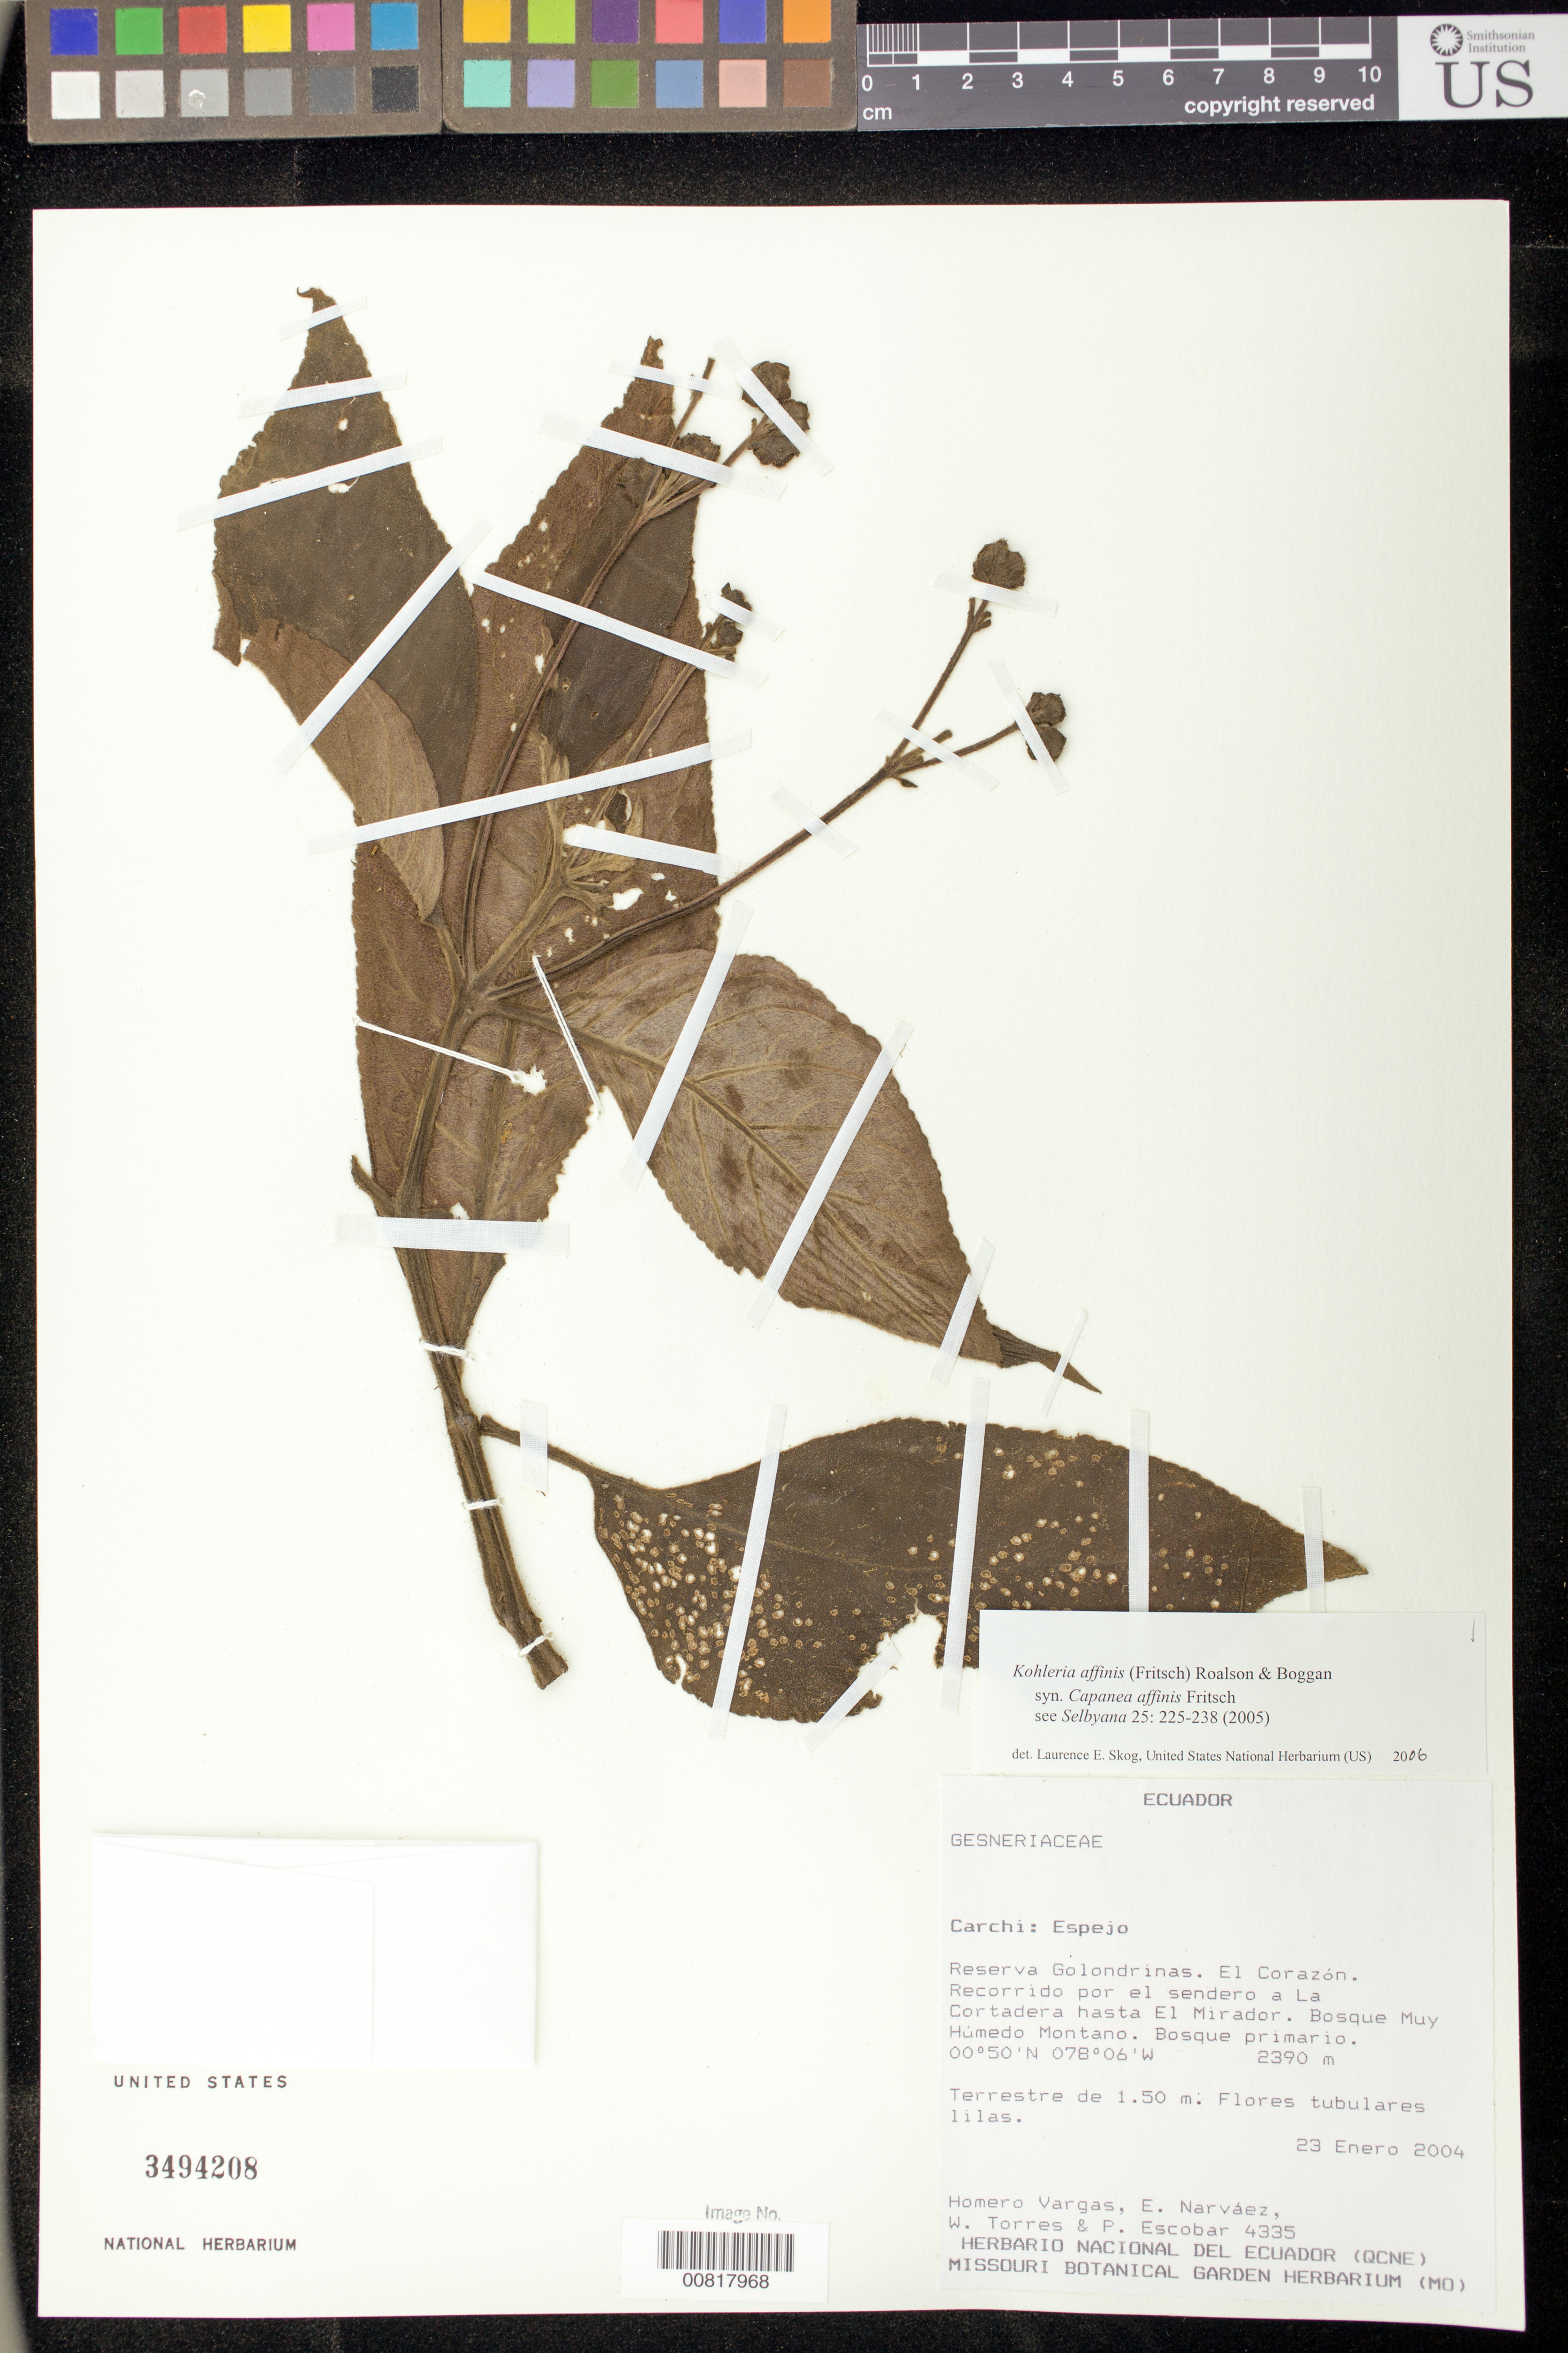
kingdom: Plantae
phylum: Tracheophyta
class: Magnoliopsida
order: Lamiales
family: Gesneriaceae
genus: Kohleria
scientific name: Kohleria affinis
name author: (Fritsch) Roalson & Boggan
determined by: Skog, Laurence E.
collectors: H. Vargas, E. Narváez, W. Torres & P. Escobar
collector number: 4335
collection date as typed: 23 Jan 2004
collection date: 2004-01-23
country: Ecuador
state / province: Carchi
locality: Carchi: Espejo. Reserva Golondrinas, El Corazón, recorrido por el sendero a La Cordadera hasta El Mirador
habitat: Bosque muy húmedo montano. Bosque primario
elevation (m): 2390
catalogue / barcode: US 3494208